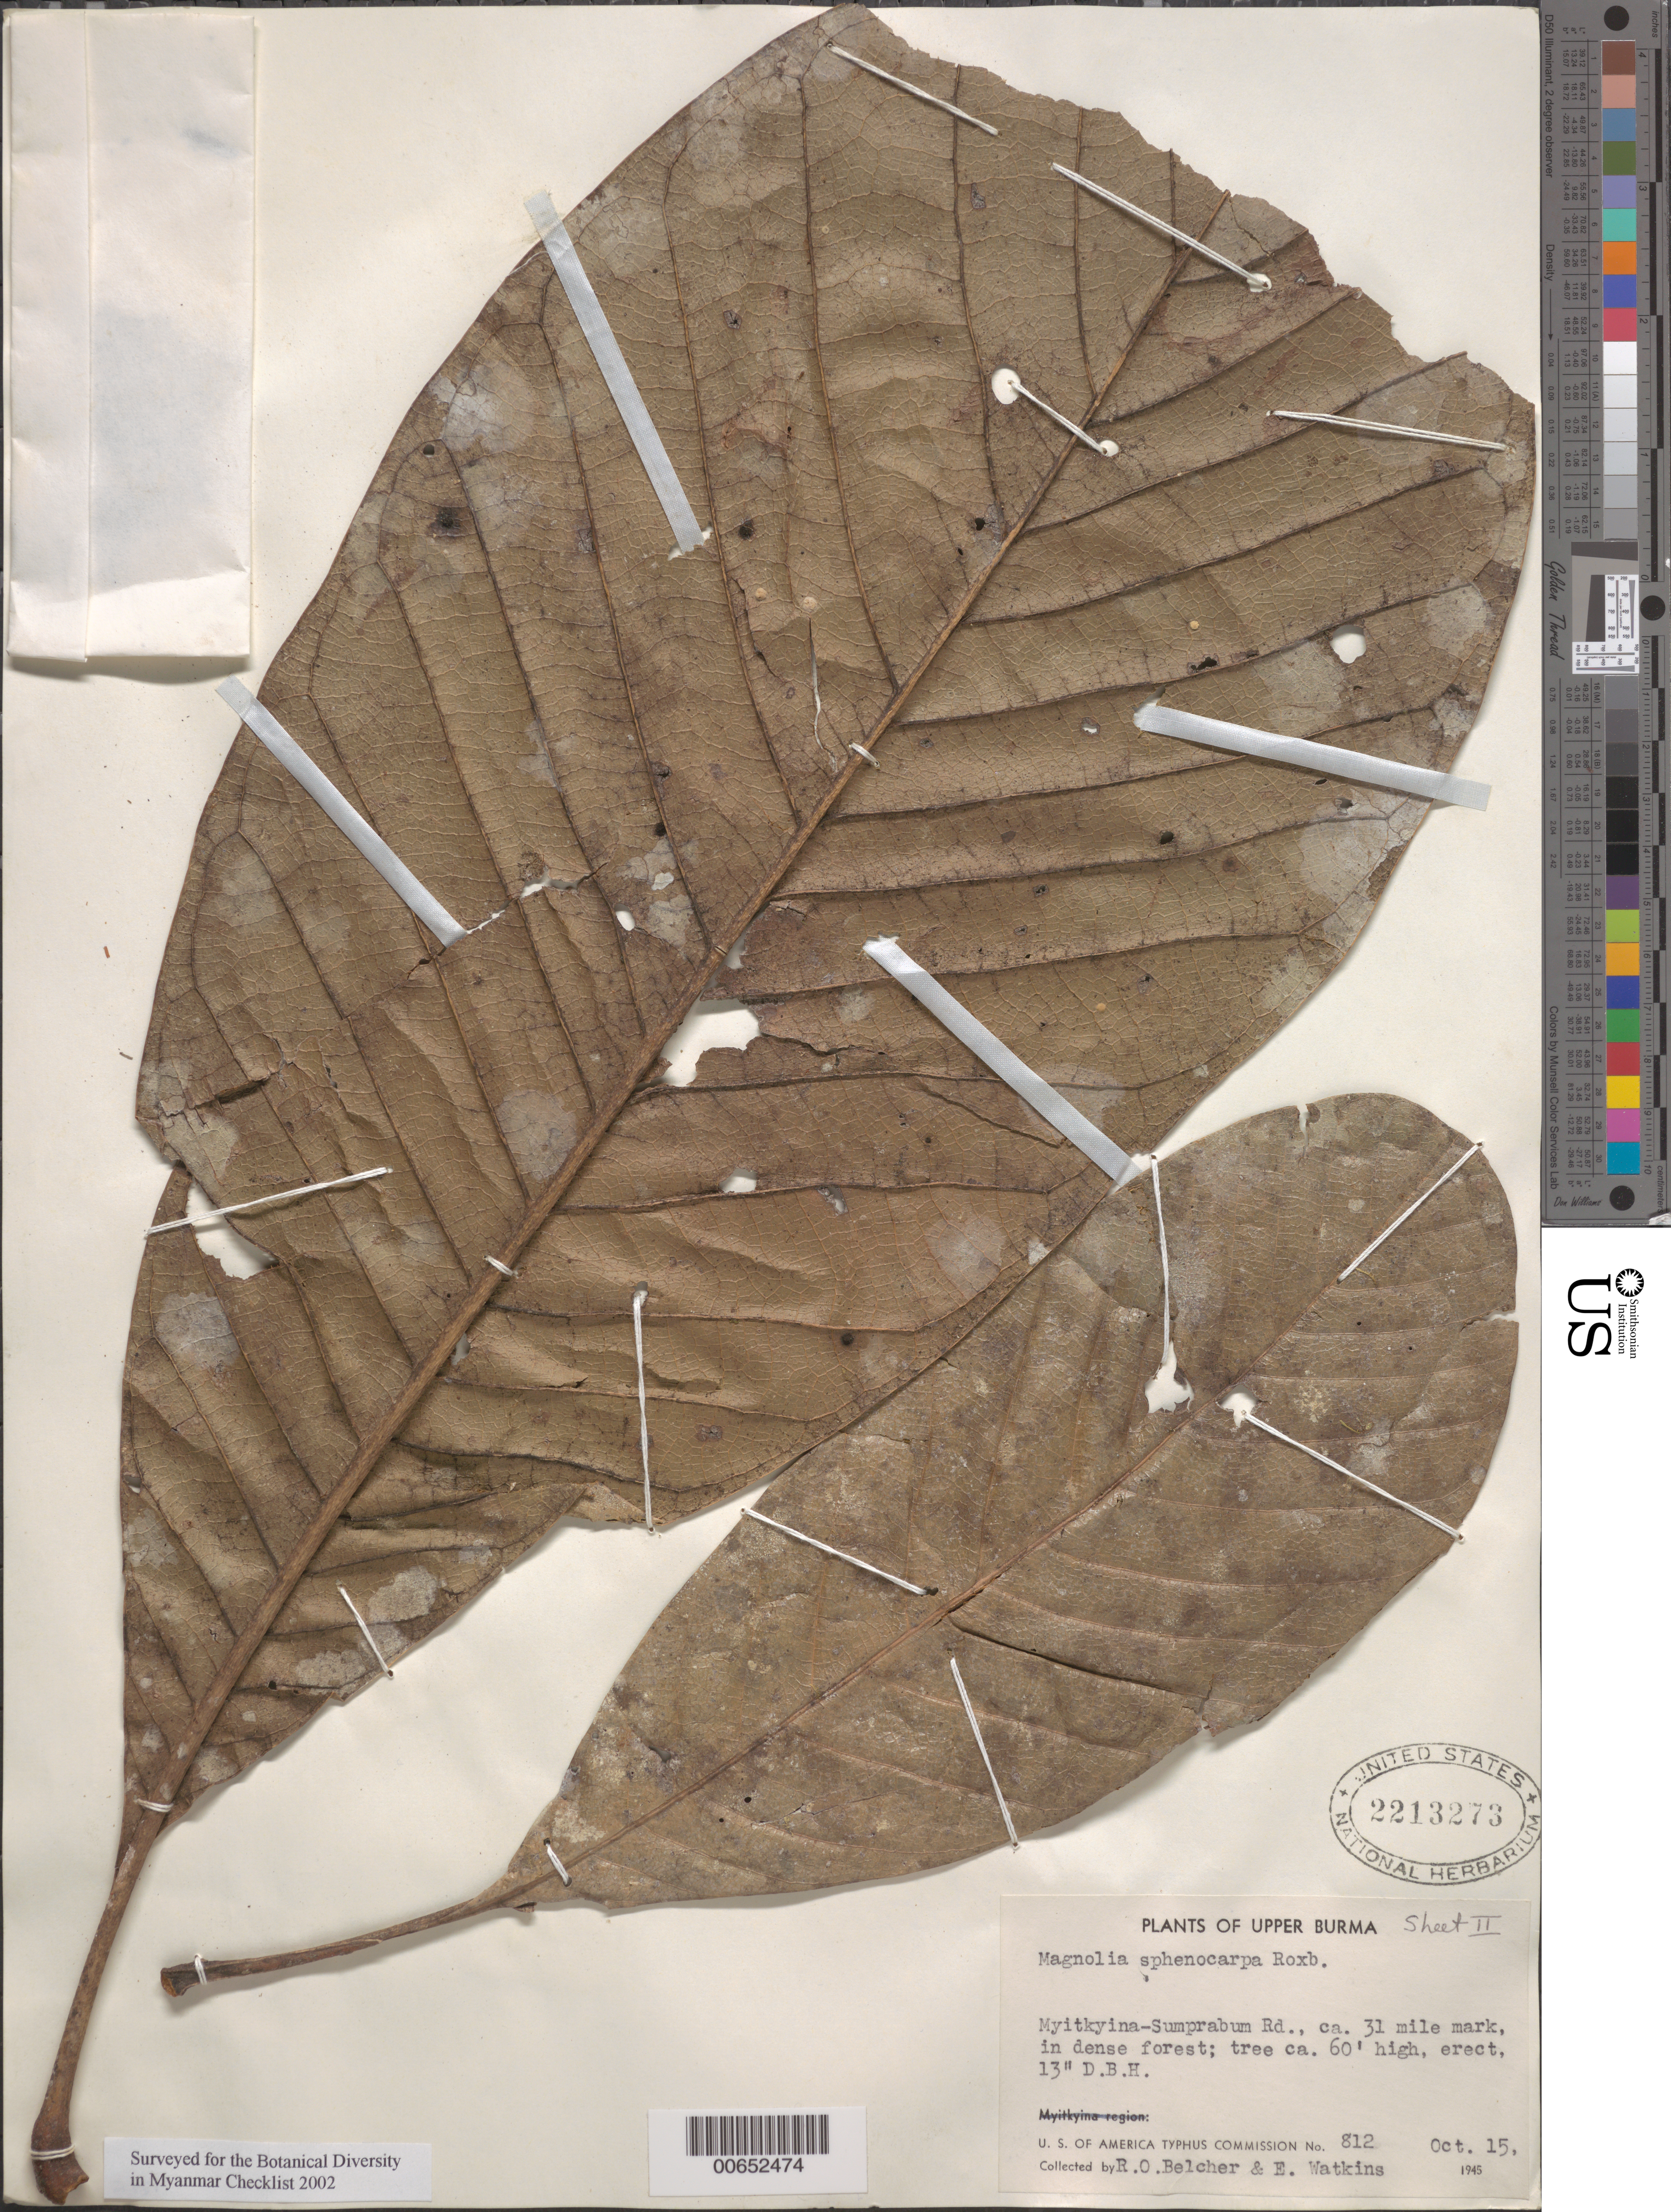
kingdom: Plantae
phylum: Tracheophyta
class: Magnoliopsida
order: Magnoliales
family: Magnoliaceae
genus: Magnolia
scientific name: Magnolia sphenocarpa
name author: Roxb.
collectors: R. Belcher & Watkins, E.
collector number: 812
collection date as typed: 15 Oct 1945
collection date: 1945-10-15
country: Myanmar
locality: Upper Burma, Myitkyina, Summprabum Rd. 31mi mark.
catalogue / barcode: US 2213273